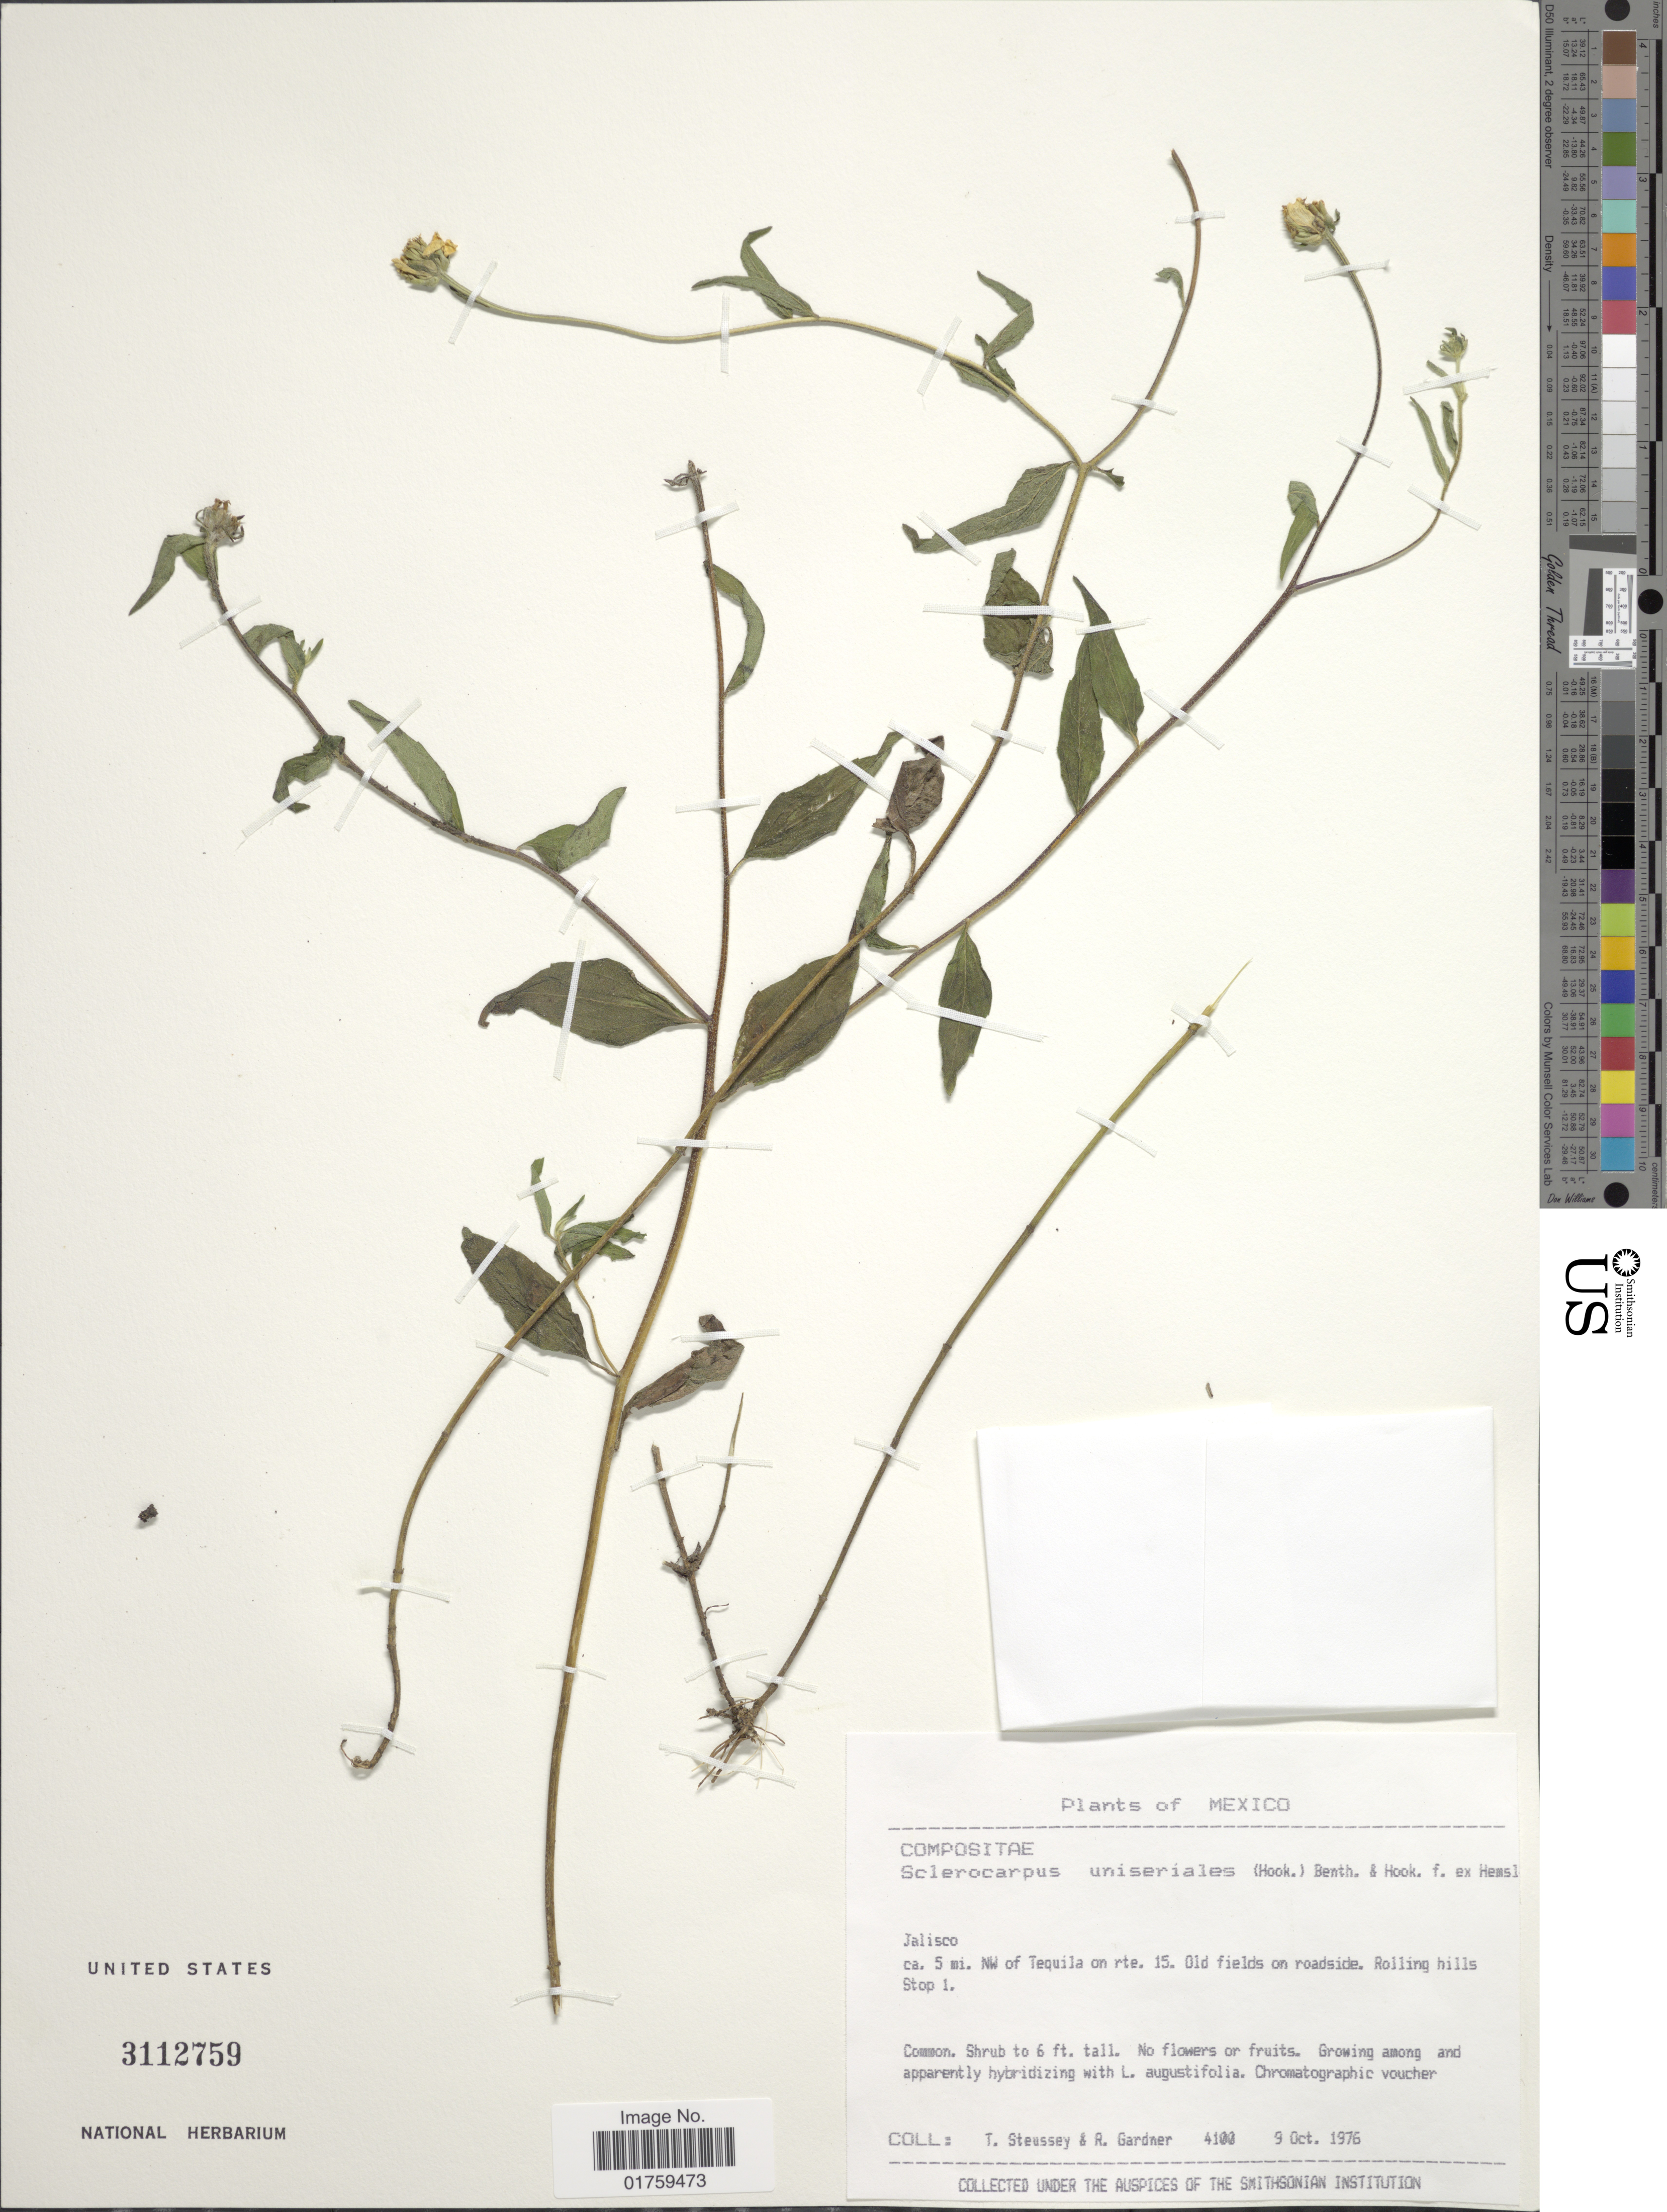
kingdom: Plantae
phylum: Tracheophyta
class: Magnoliopsida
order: Asterales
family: Asteraceae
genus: Sclerocarpus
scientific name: Sclerocarpus uniserialis var. frutescens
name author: (Brandegee) Feddema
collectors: T. Steussy & R. Gardner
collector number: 4100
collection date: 1976-10-09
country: Mexico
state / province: Jalisco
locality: Jalisco. ca. 5 mi. NW of Tequila on rte. 15. Old fields on roadside. Rolling hills Stop 1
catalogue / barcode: US 3112759